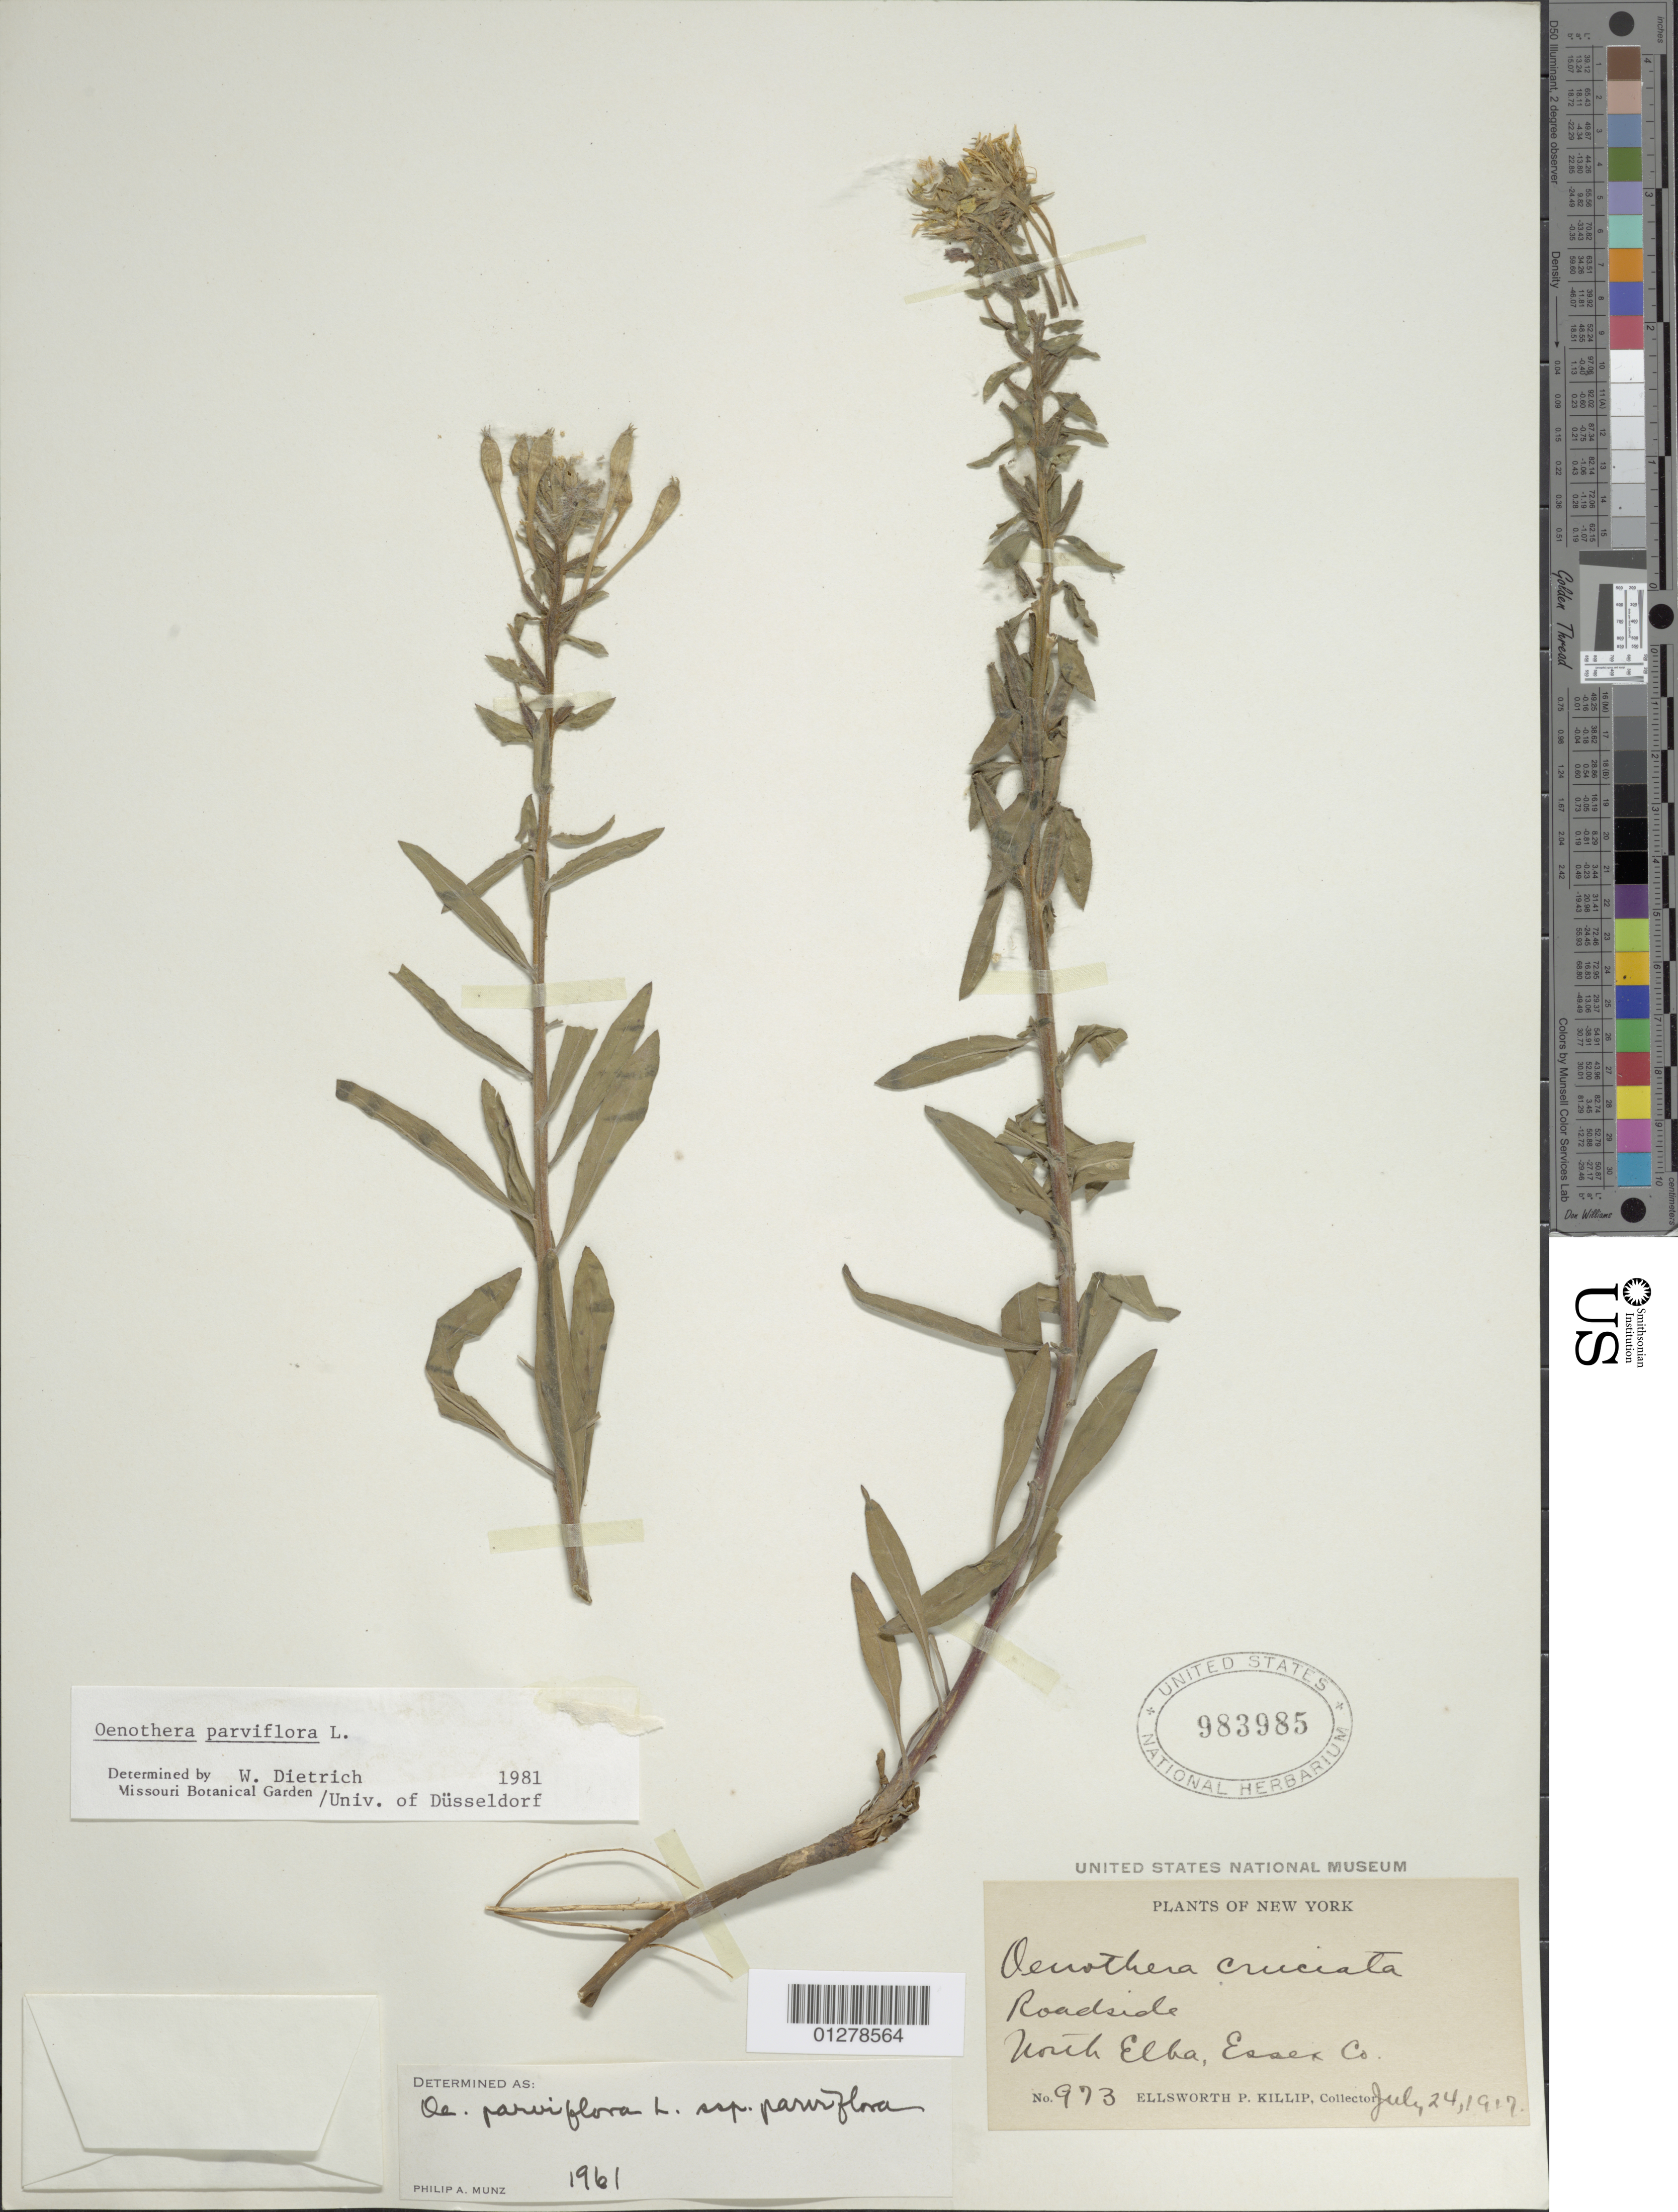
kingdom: Plantae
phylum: Tracheophyta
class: Magnoliopsida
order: Myrtales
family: Onagraceae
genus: Oenothera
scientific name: Oenothera parviflora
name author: L.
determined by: Munz, Philip A.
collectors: E. P. Killip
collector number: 973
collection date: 1917-07-24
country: United States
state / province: New York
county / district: Essex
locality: N Elba.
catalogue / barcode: US 983985